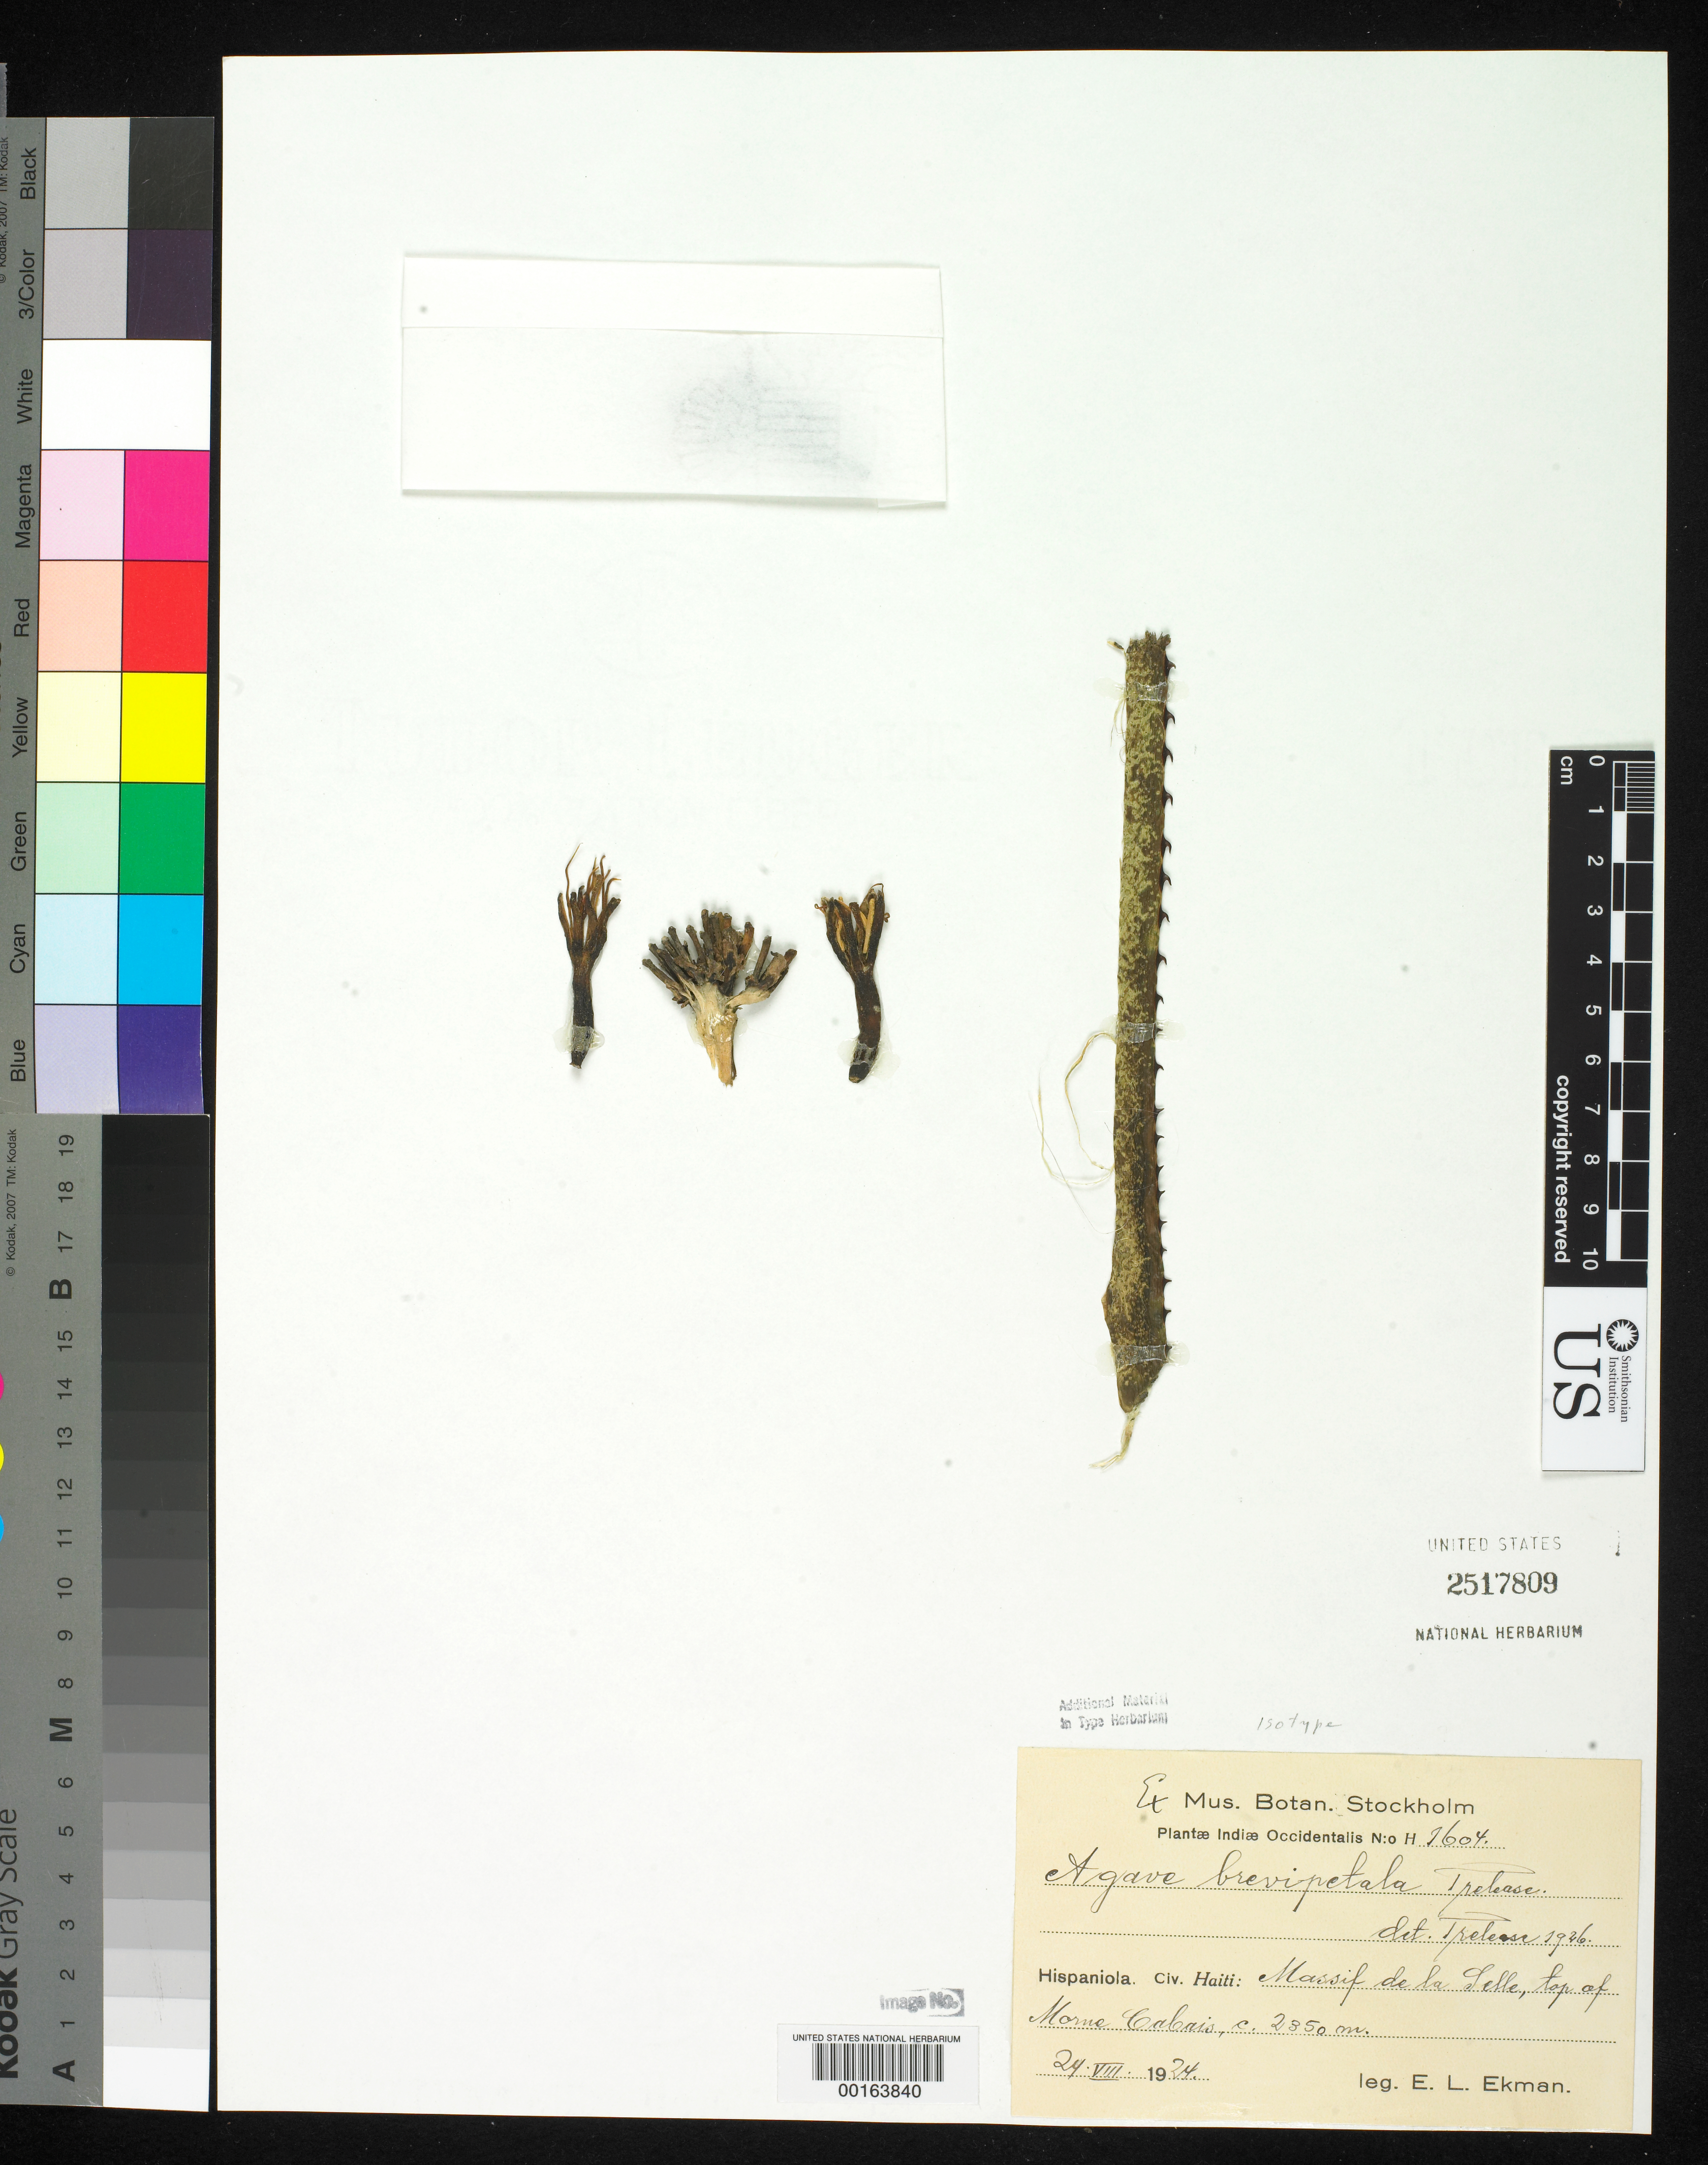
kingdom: Plantae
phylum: Tracheophyta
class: Liliopsida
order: Asparagales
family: Asparagaceae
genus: Agave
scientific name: Agave brevipetala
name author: Trel.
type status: Isotype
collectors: E. L. Ekman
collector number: H 1604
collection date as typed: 24 Aug 1924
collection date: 1924-08-24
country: Haiti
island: Hispaniola Island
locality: Massif de La Selle, top of Morne Cabaio (or Calais).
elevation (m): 2350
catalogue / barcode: US 2517809